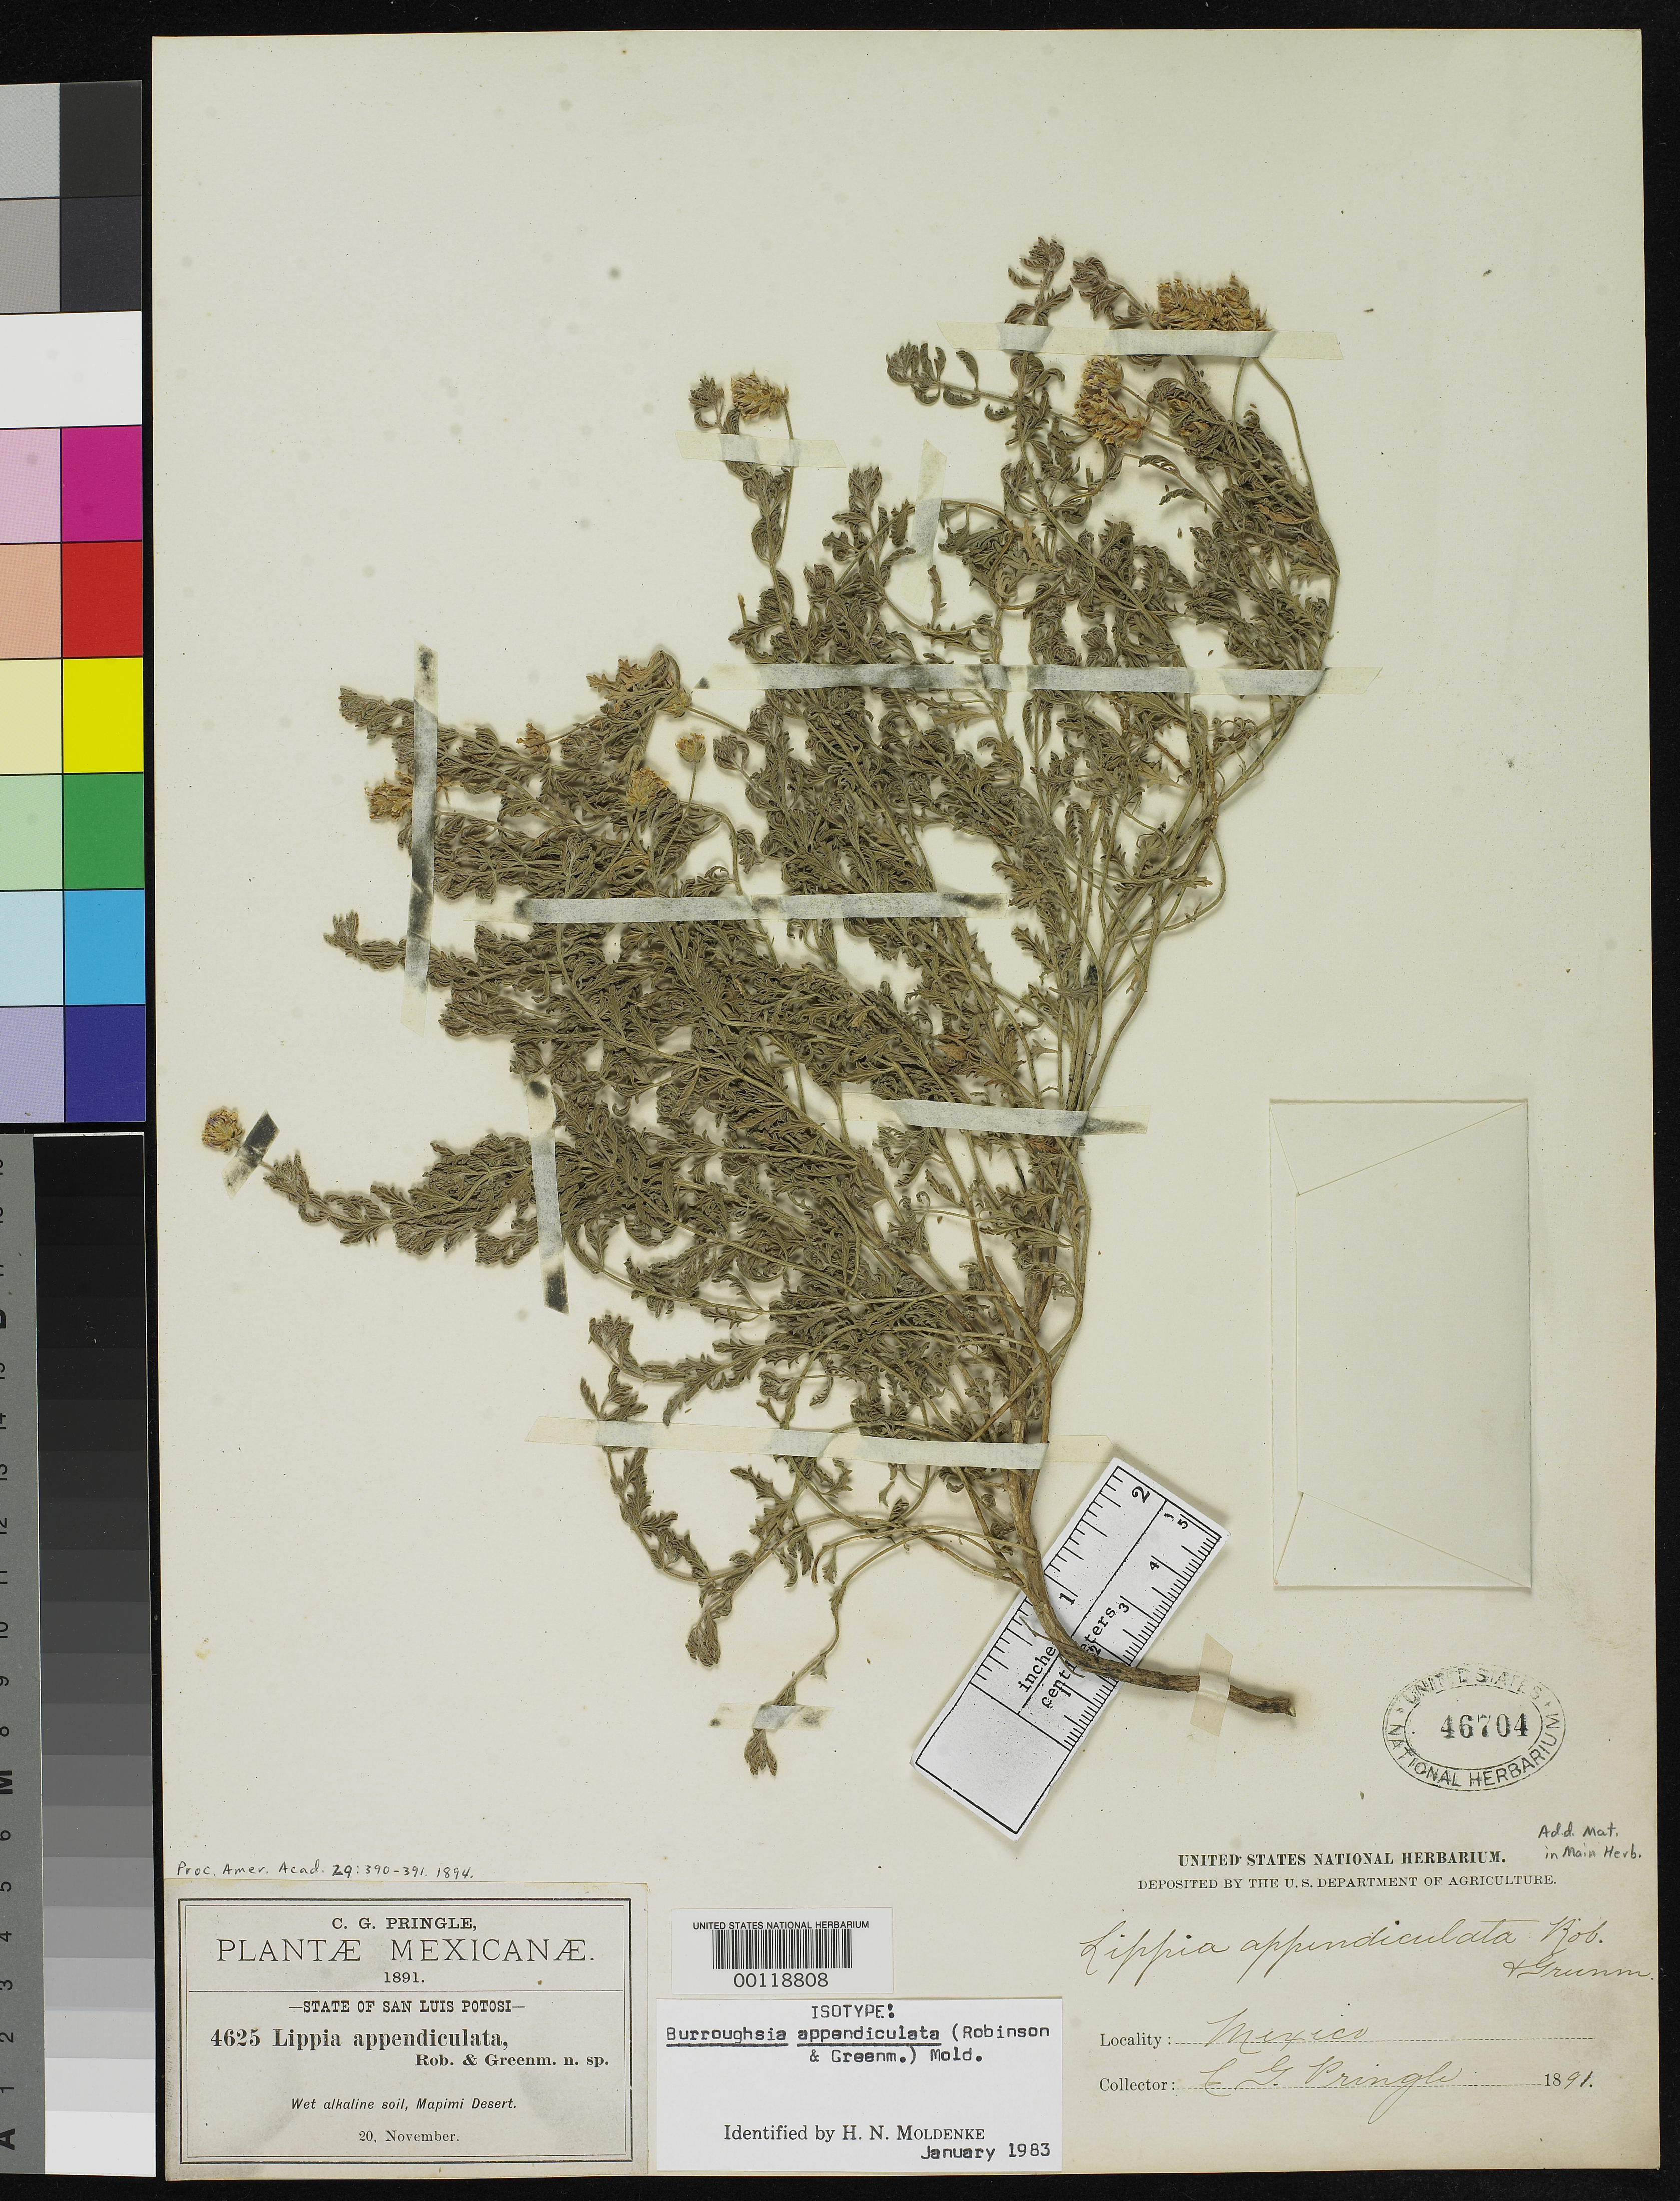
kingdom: Plantae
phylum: Tracheophyta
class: Magnoliopsida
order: Lamiales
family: Verbenaceae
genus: Lippia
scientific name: Lippia appendiculata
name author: B.L. Rob. & Greenm.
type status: Isotype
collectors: C. G. Pringle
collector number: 4625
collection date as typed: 20 Nov 1891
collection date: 1891-11-20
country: Mexico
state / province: Durango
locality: Mapimi Desert.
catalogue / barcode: US 46704